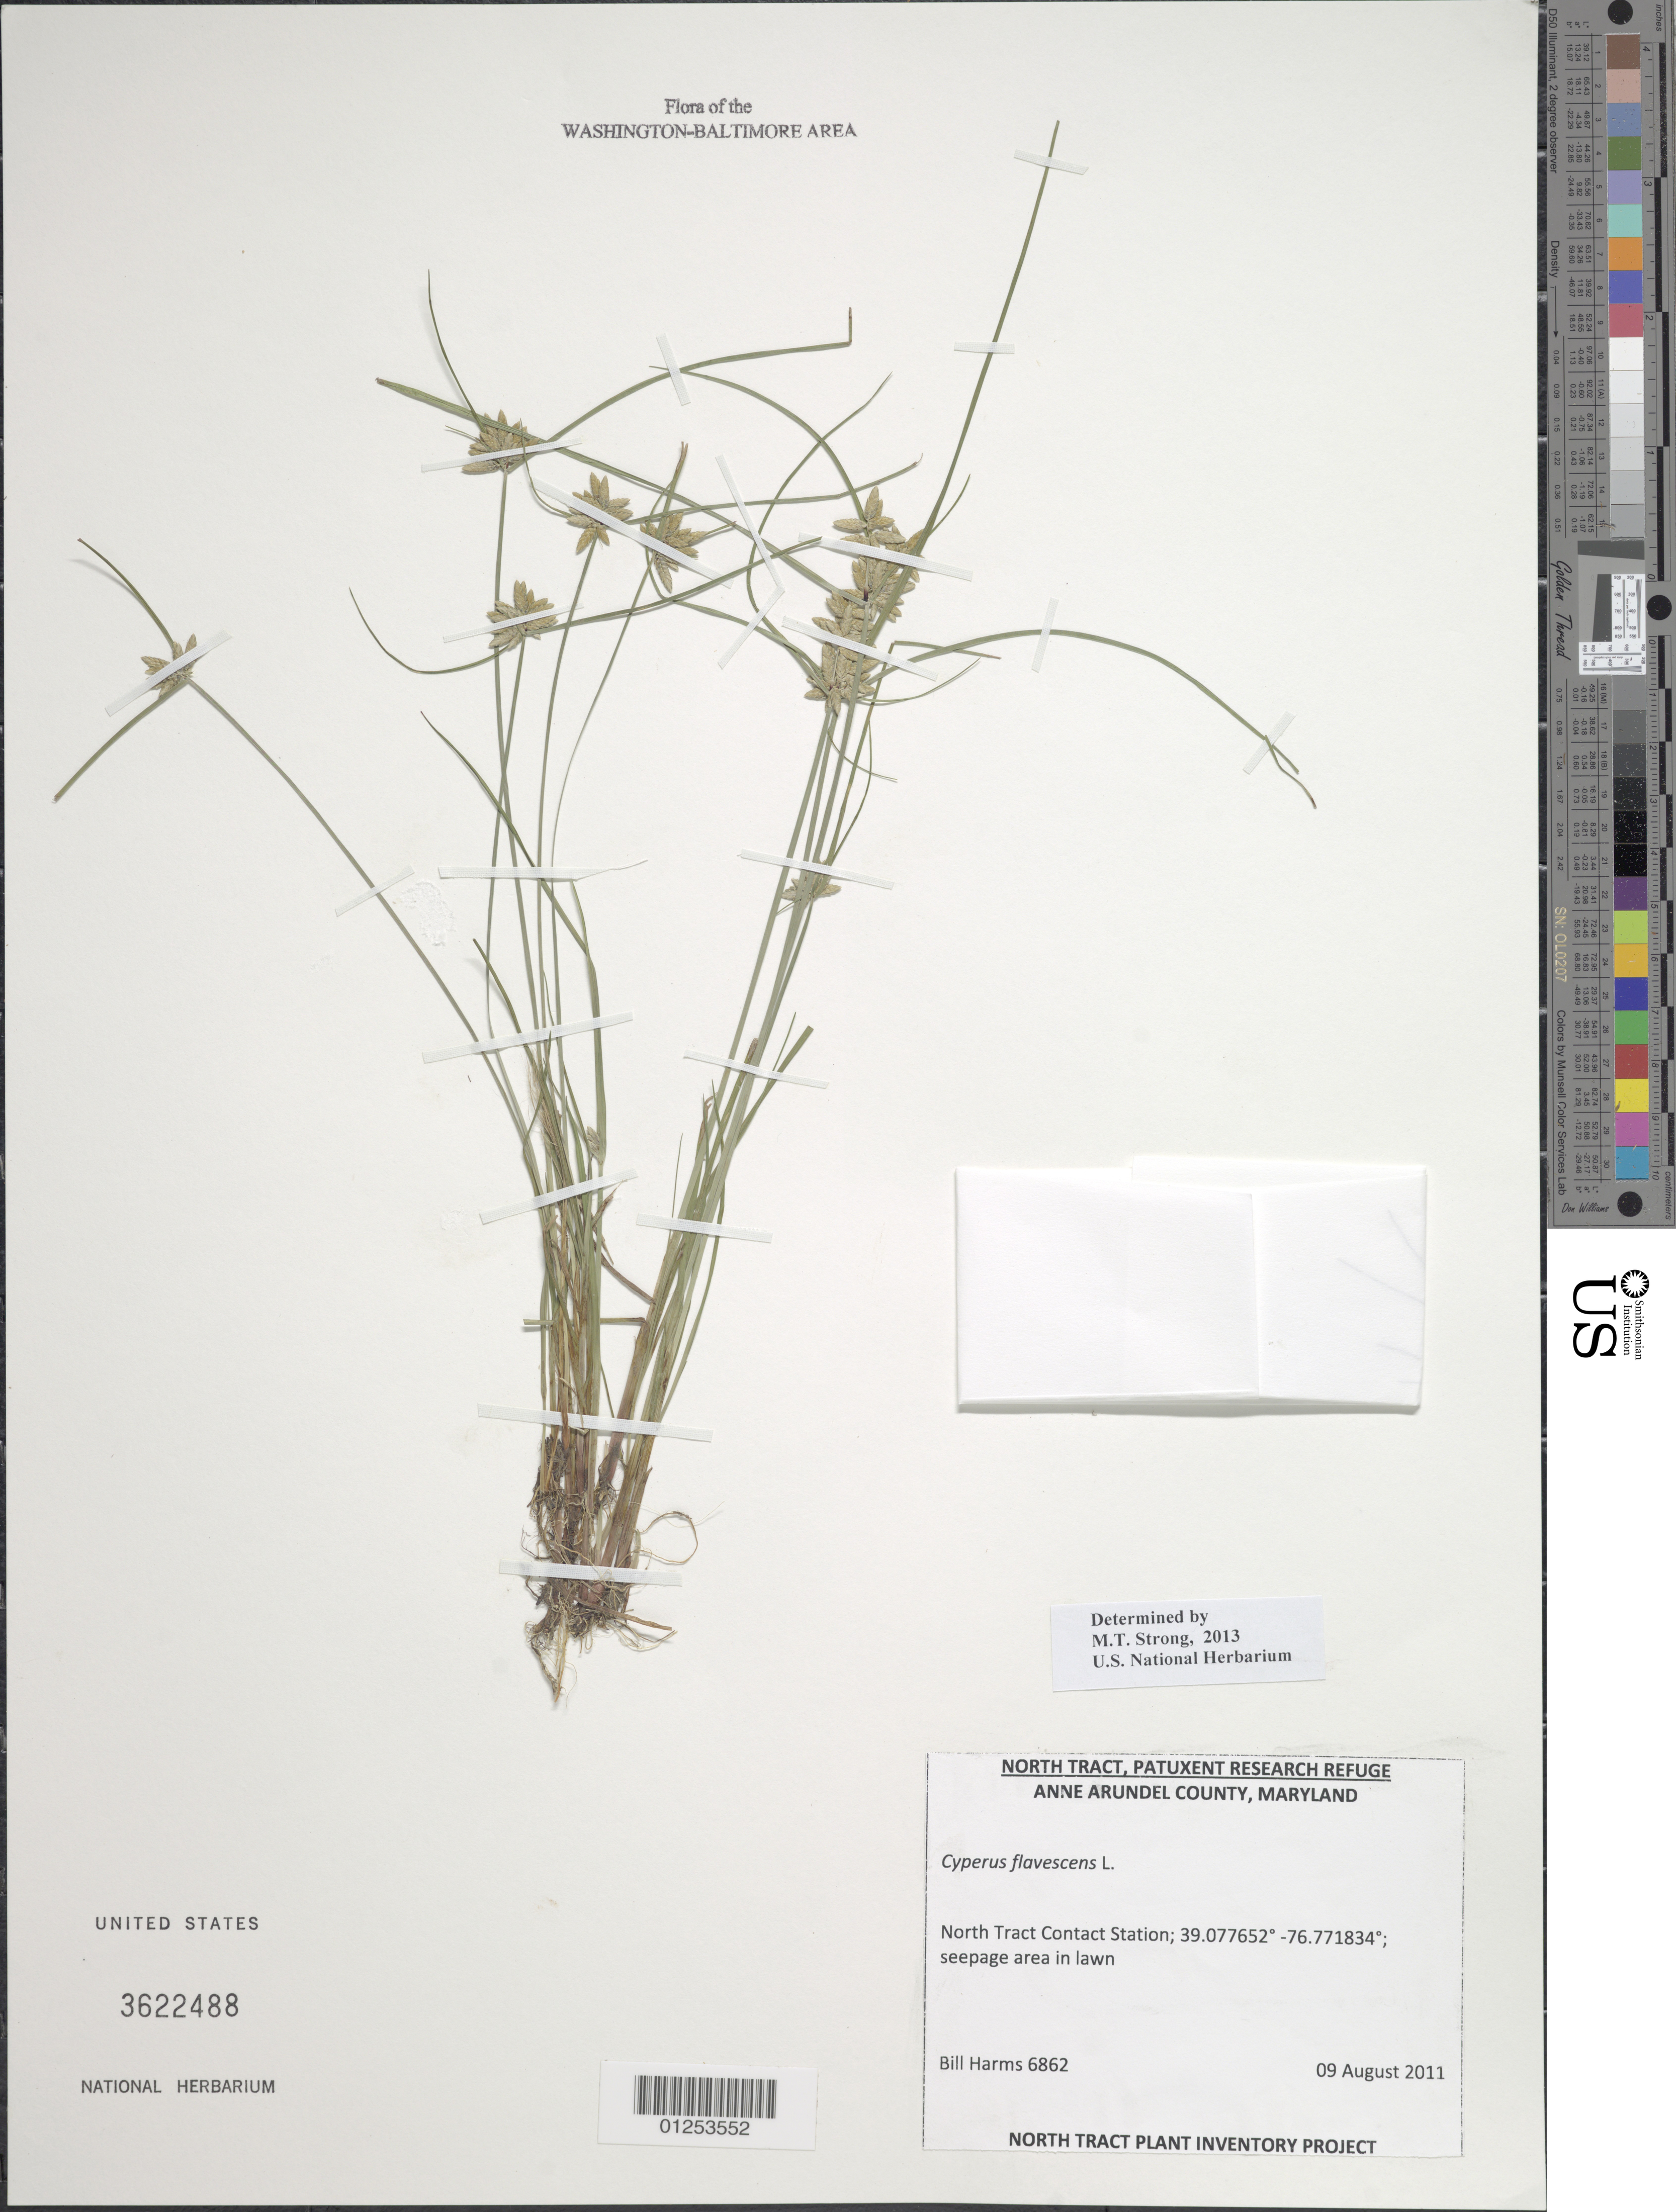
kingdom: Plantae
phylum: Tracheophyta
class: Liliopsida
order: Poales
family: Cyperaceae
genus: Cyperus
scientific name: Cyperus flavescens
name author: L.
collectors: B. Harms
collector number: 6862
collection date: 2011-08-09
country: United States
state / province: Maryland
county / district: Anne Arundel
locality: North Tract Contact Station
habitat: seepage area in lawn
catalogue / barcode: US 3622488